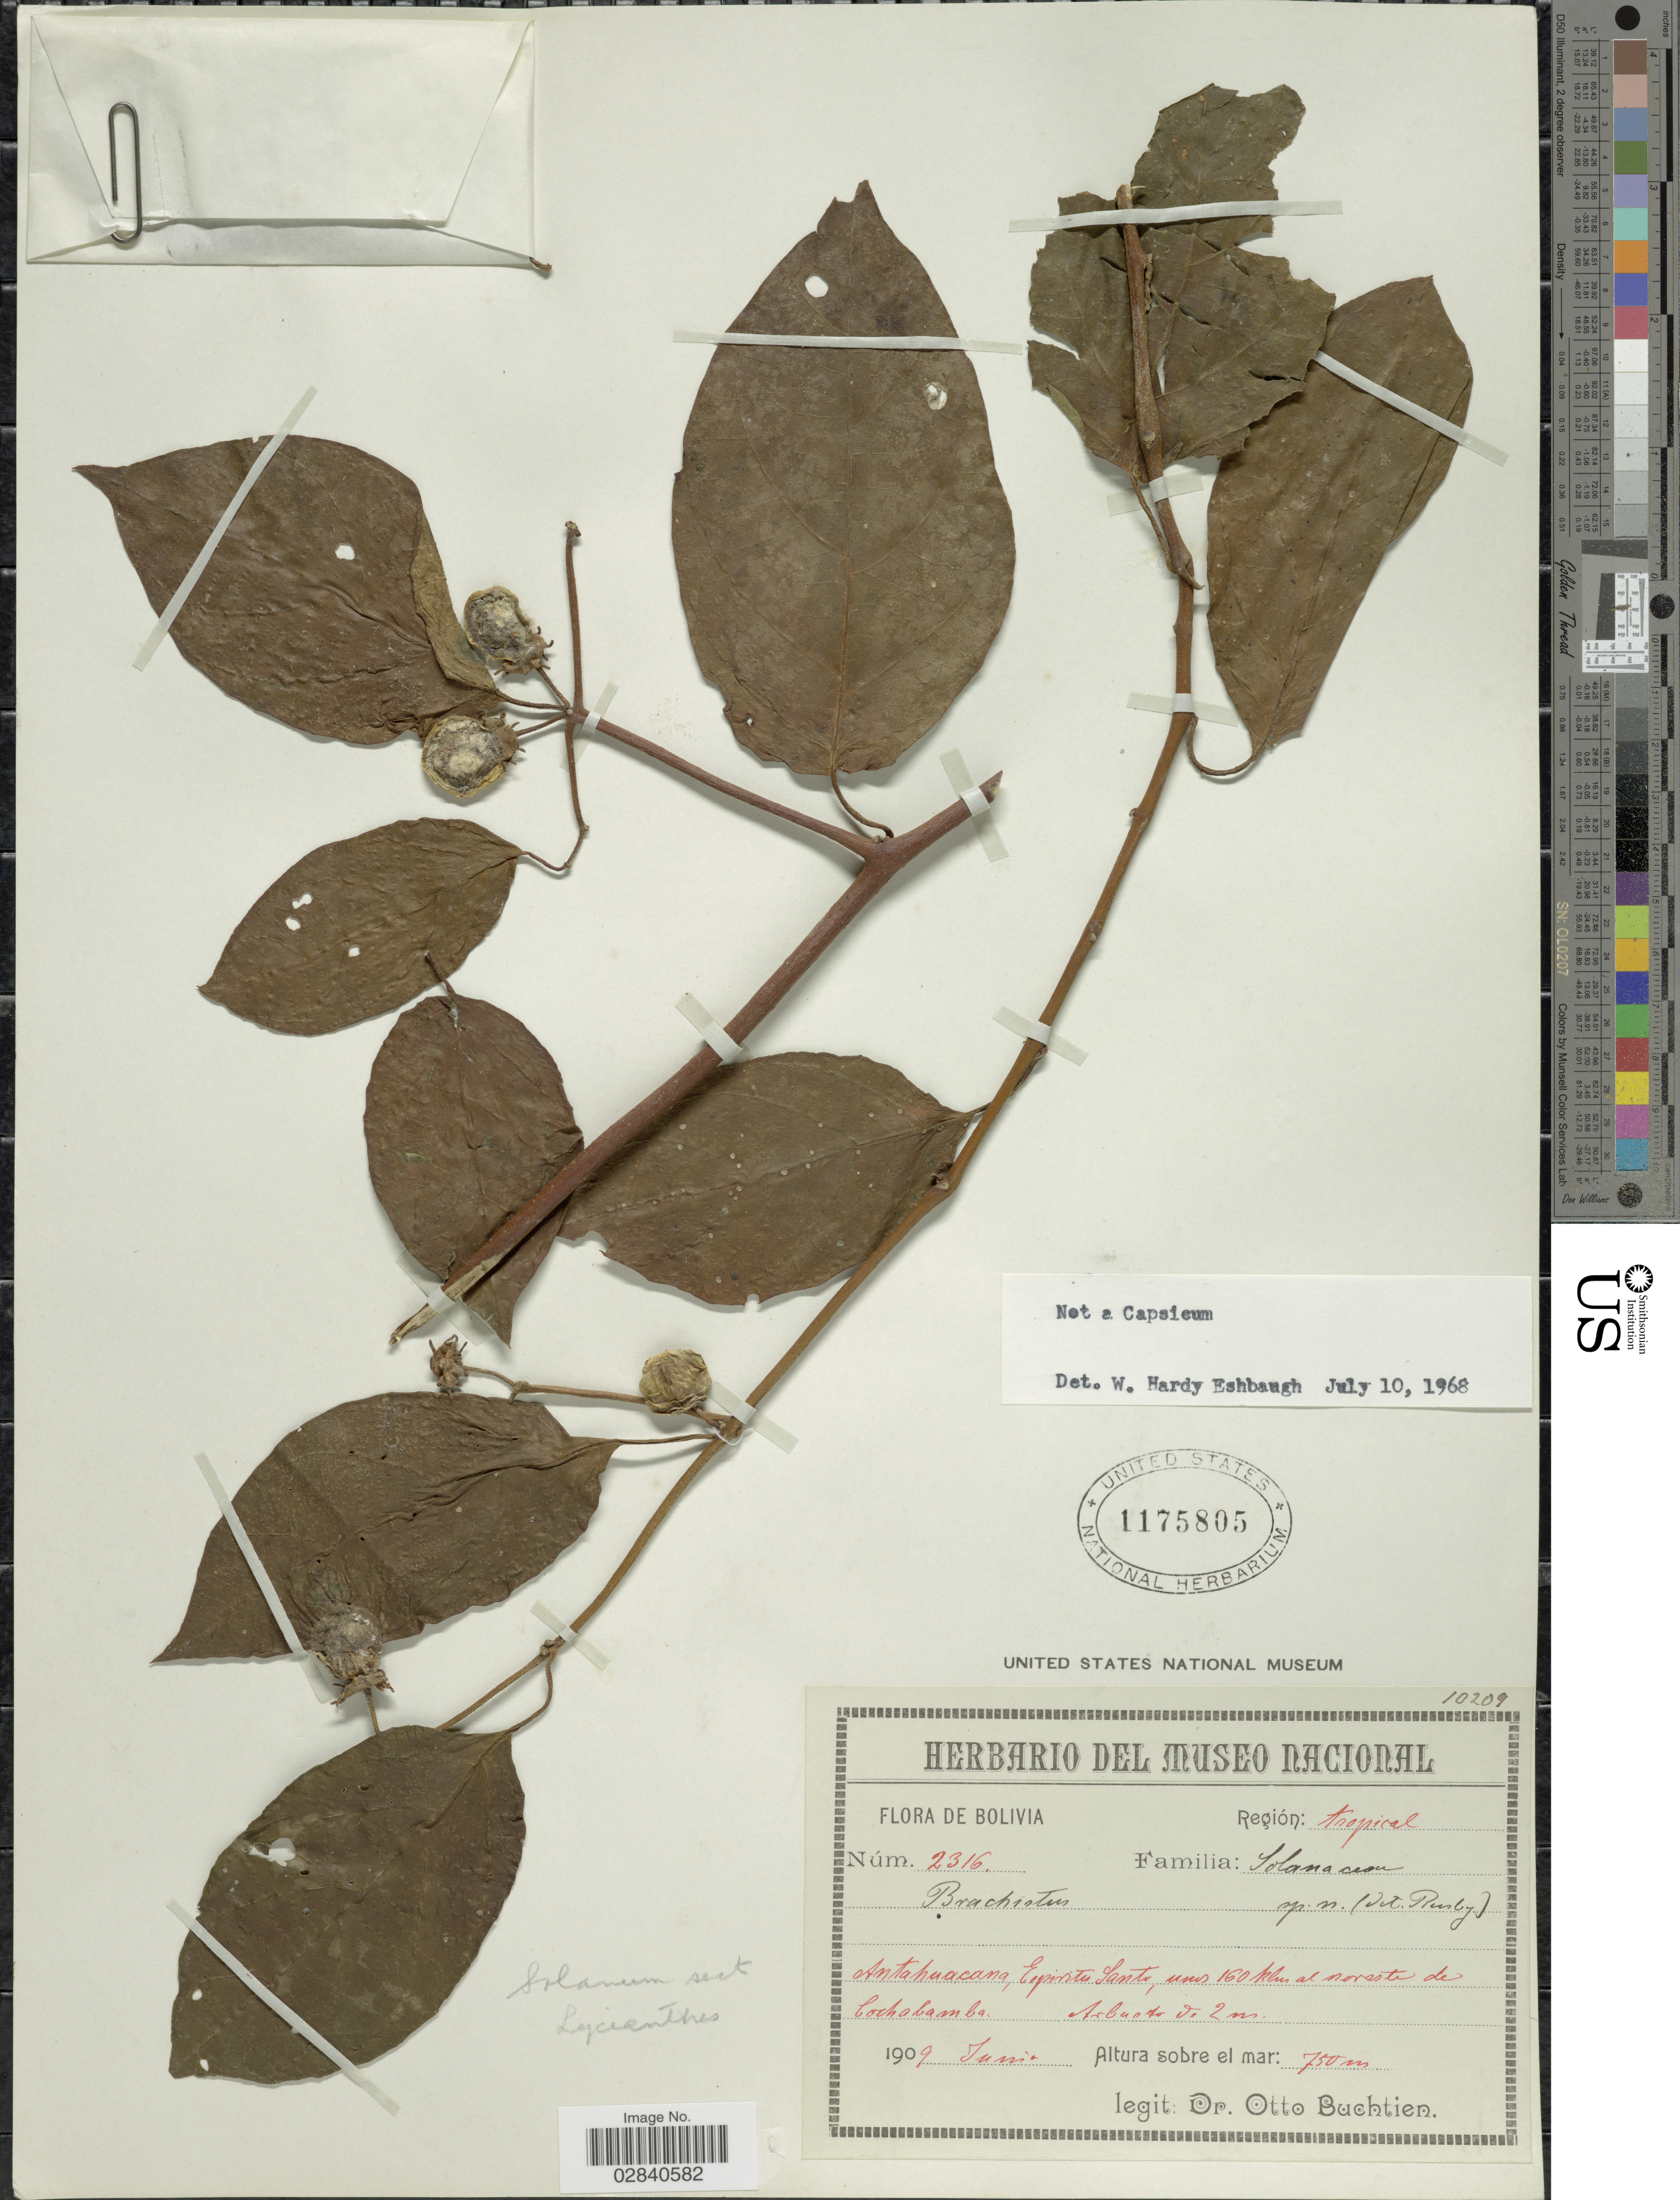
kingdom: Plantae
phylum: Tracheophyta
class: Magnoliopsida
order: Solanales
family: Solanaceae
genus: Lycianthes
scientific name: Lycianthes sp.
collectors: O. Buchtien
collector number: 10209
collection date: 1909-06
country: Bolivia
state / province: Cochabamba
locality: Antahuacana, Espiritu Santo, unos 160 klm al noreste de Cochabamba. Región: tropical.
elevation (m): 750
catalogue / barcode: US 1175805